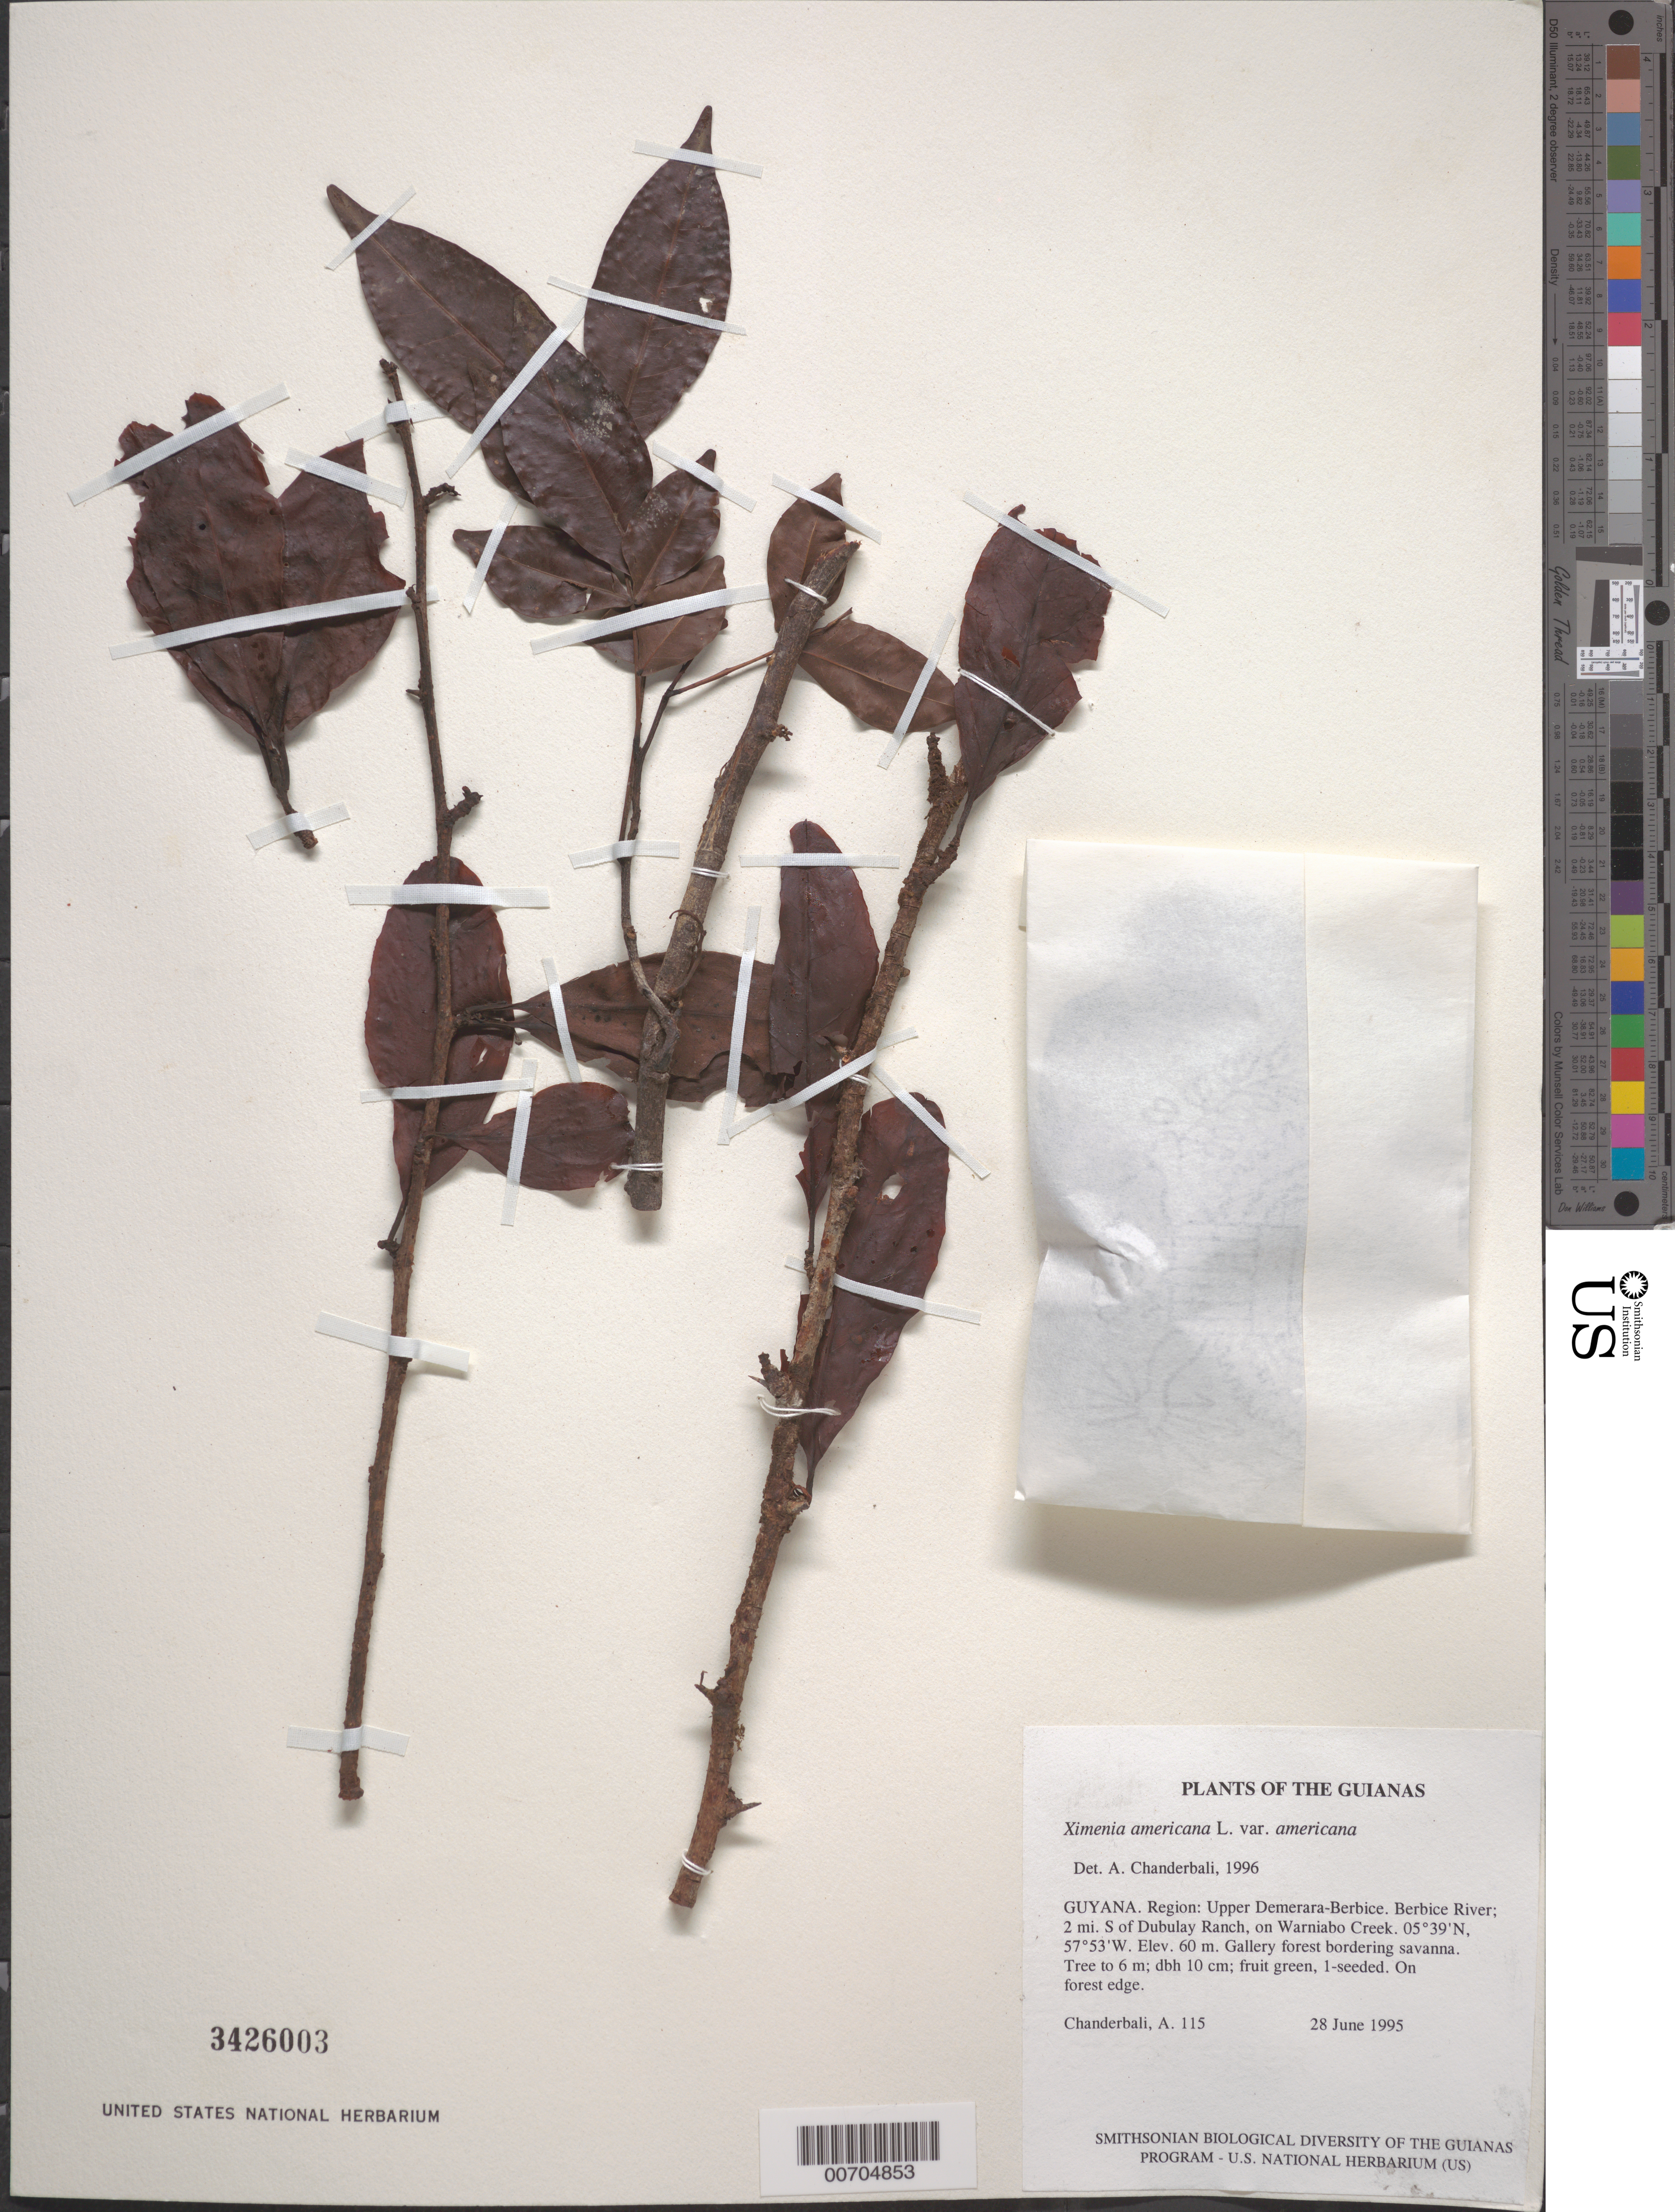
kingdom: Plantae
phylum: Tracheophyta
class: Magnoliopsida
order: Santalales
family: Ximeniaceae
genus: Ximenia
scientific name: Ximenia americana var. americana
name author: L.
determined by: Chanderbali, Andre Shashi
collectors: A. S. Chanderbali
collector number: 115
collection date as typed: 28 June 1995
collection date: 1995-06-28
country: Guyana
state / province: U. Demerara-Berbice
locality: Berbice River; 2 mi. S of Dubulay Ranch, on Warniabo Creek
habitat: Gallery forest bordering savanna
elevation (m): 60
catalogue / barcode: US 3426003